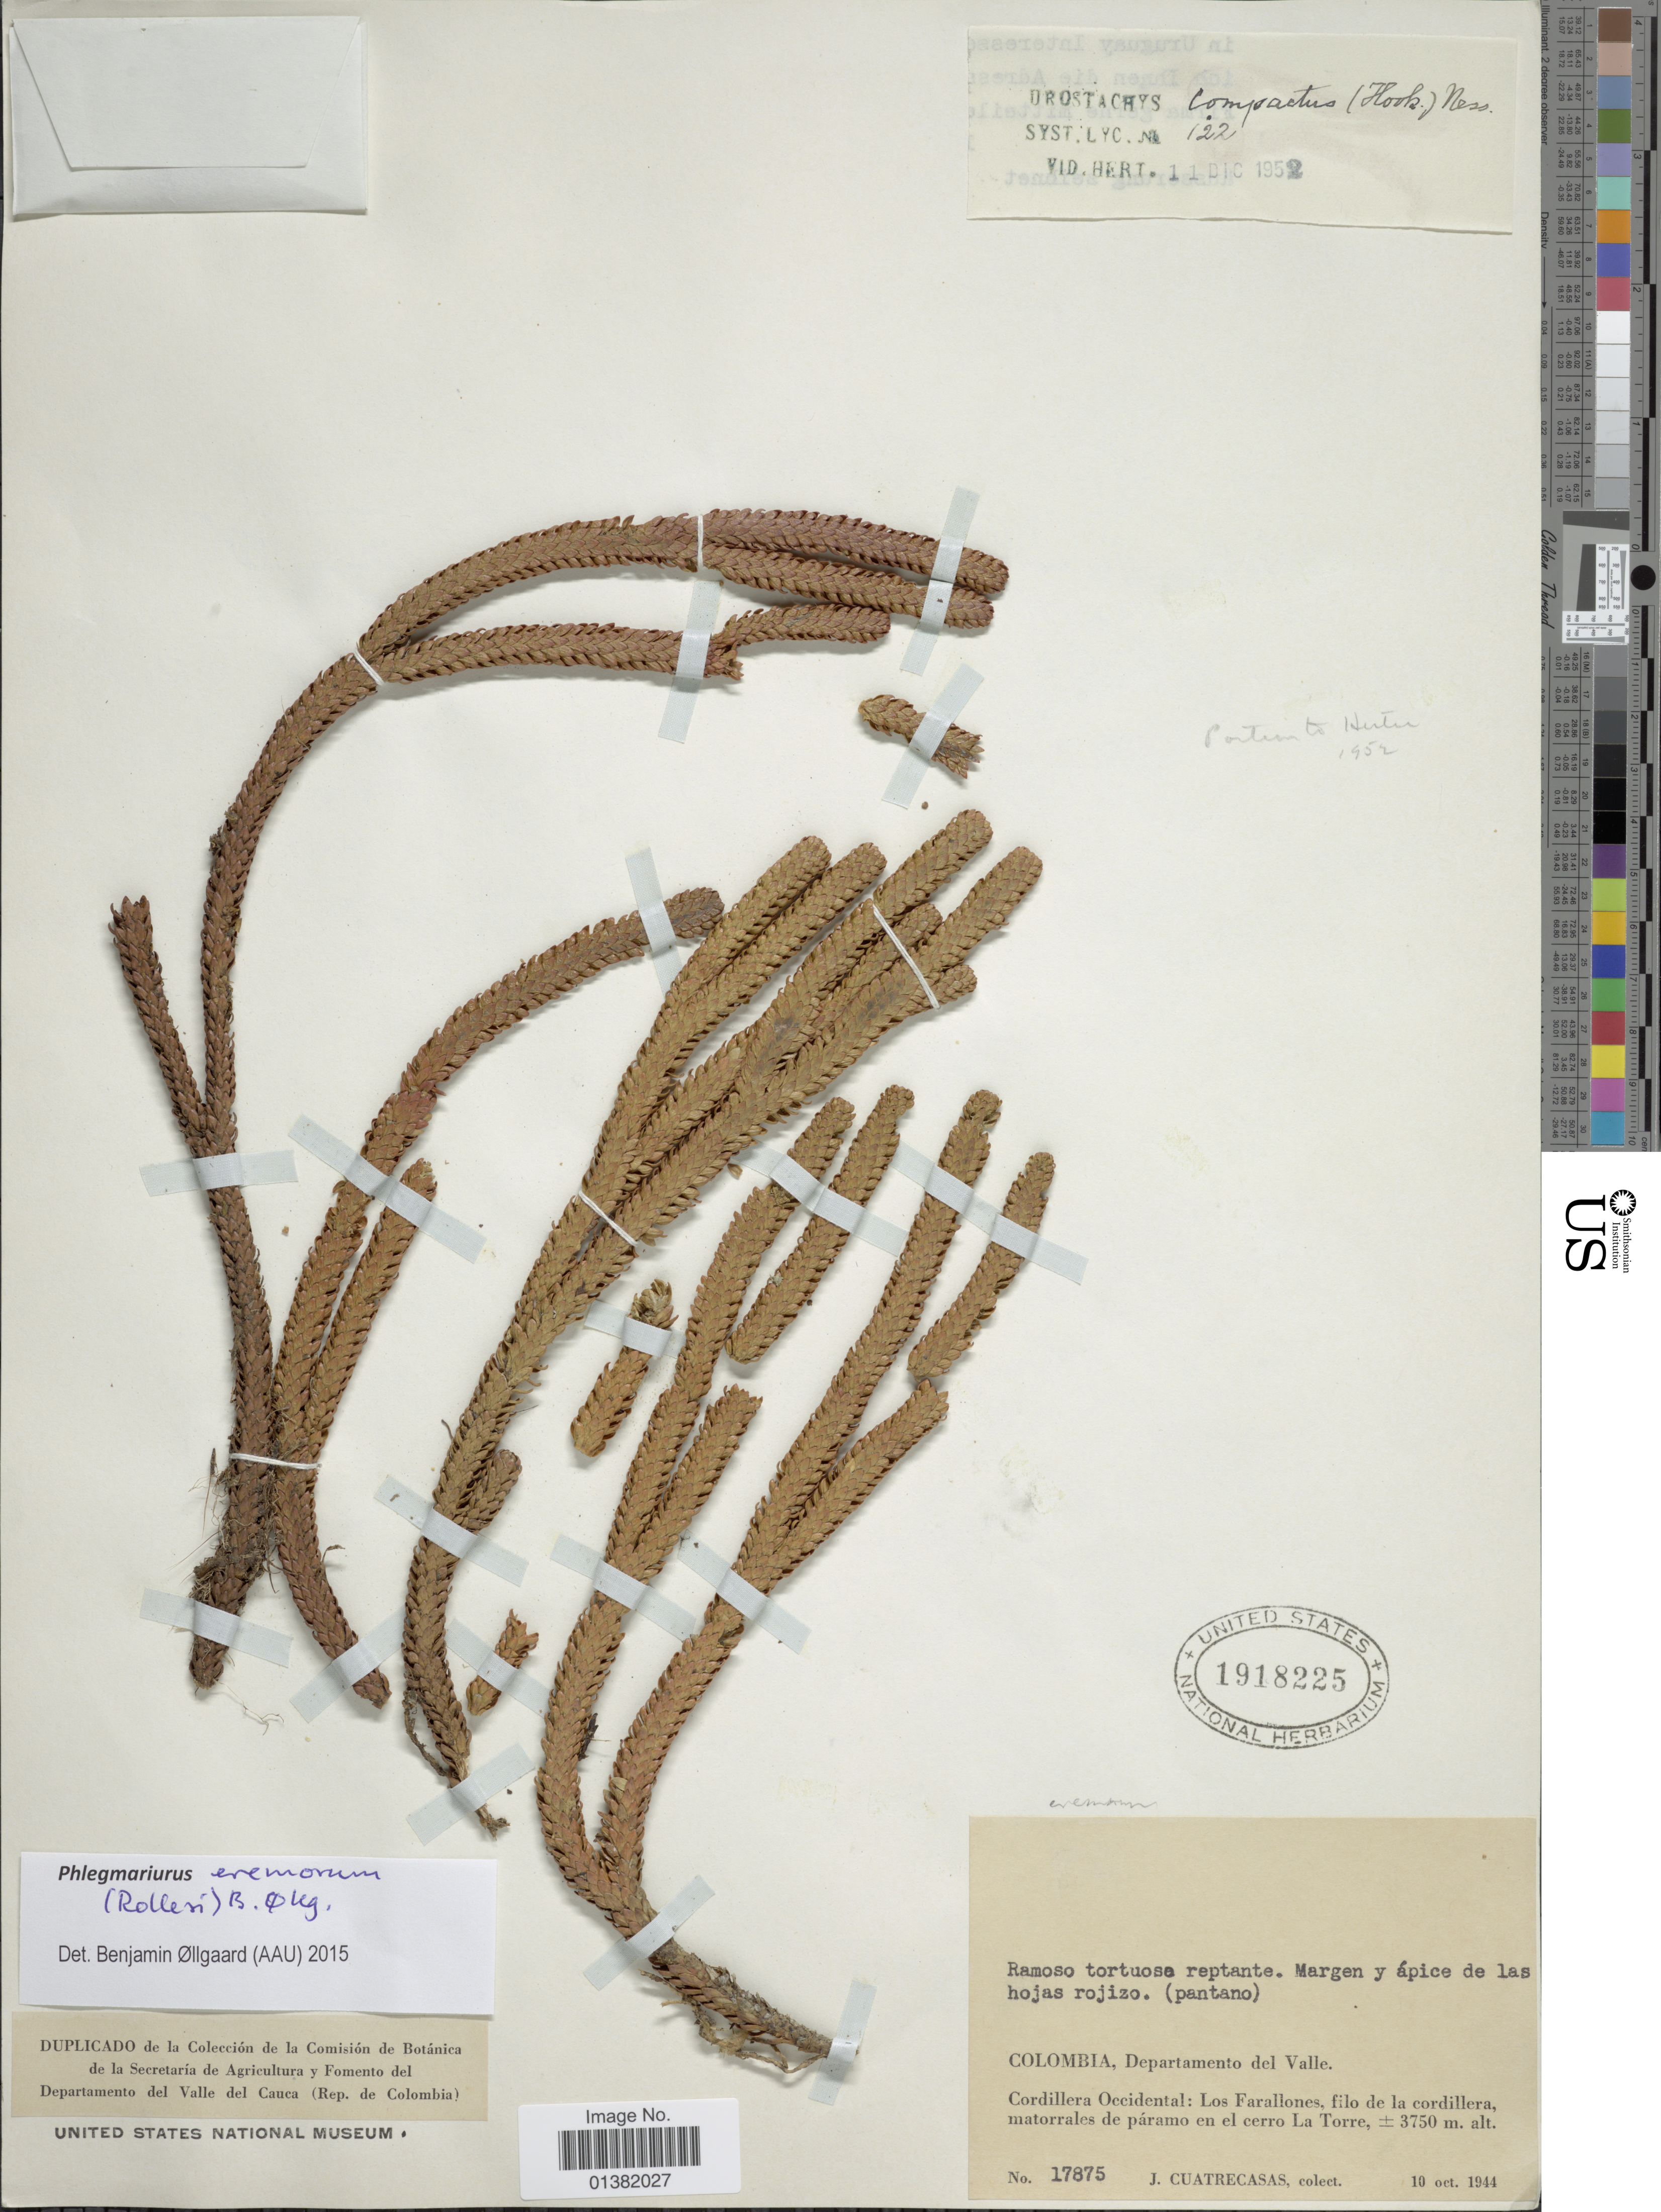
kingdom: Plantae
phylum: Tracheophyta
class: Lycopodiopsida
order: Lycopodiales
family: Lycopodiaceae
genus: Phlegmariurus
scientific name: Phlegmariurus eremorum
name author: (Rolleri) B. Øllg.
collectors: J. Cuatrecasas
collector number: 17875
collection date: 1944-10-10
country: Colombia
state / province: Valle del Cauca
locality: Cordillera Occidental: Los Farallones, filo de la cordillera, matorrales de páramo en el cerro La Torre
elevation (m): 3750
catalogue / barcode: US 1918225